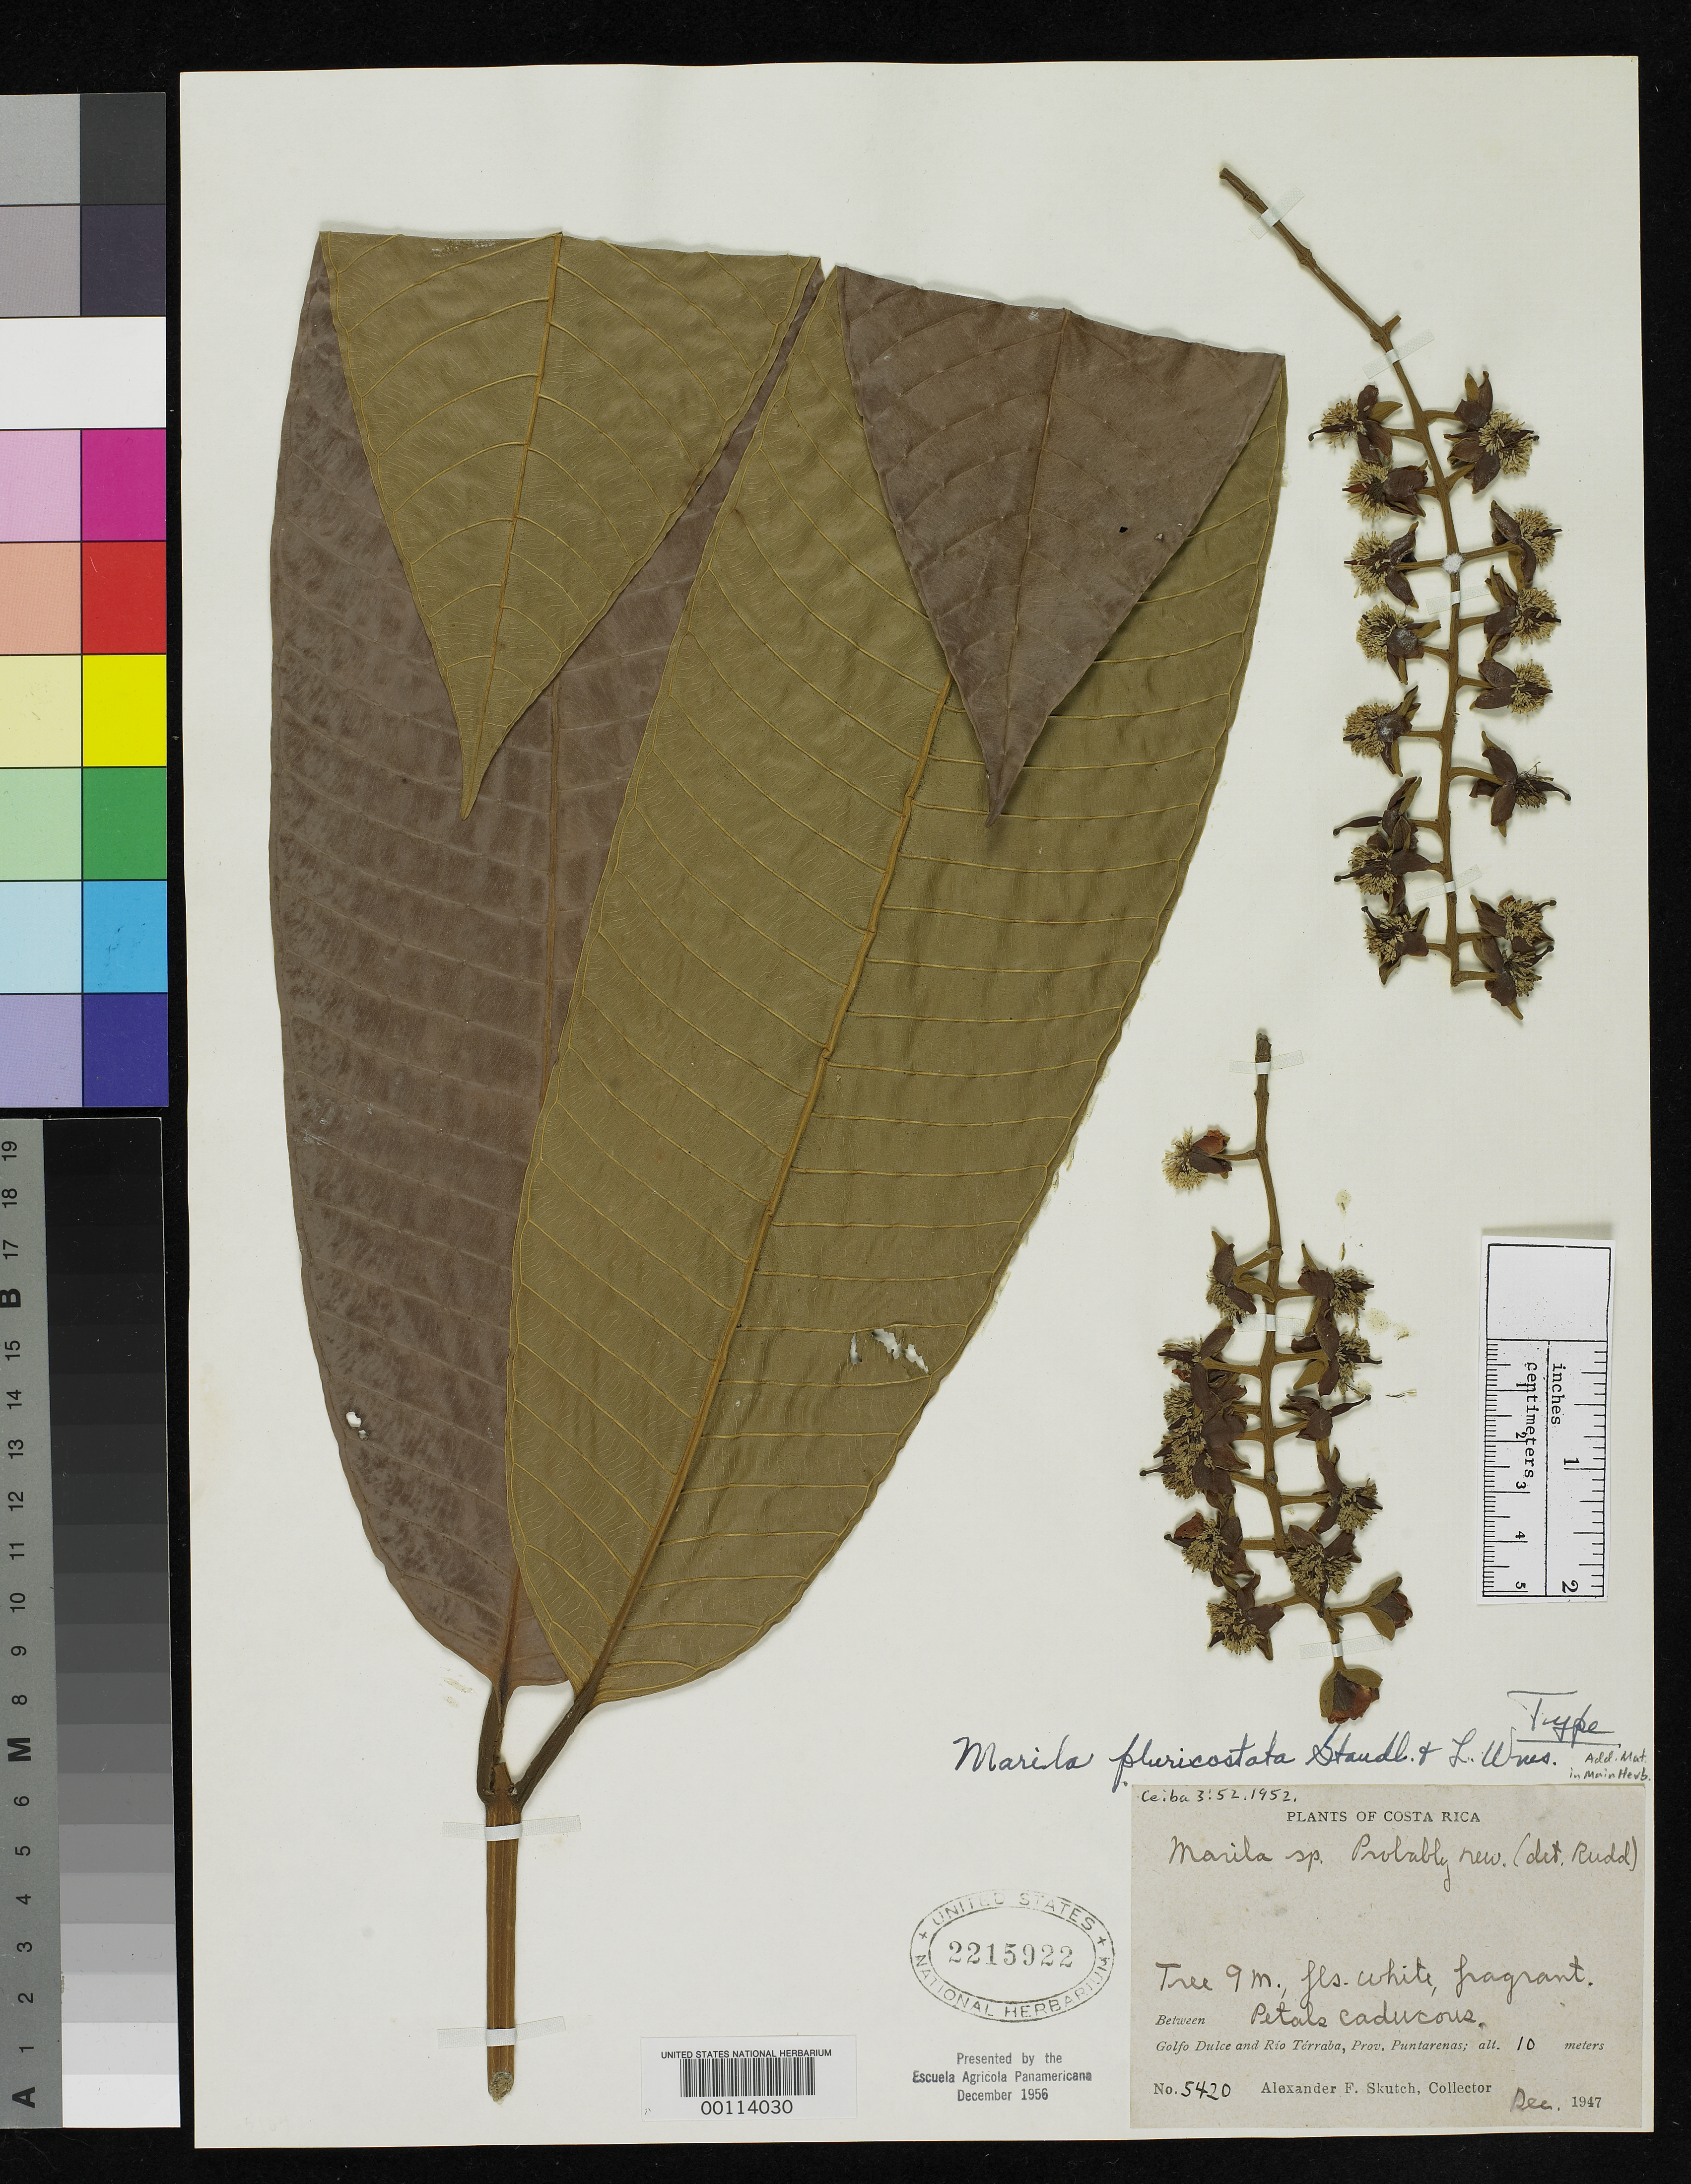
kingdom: Plantae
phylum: Tracheophyta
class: Magnoliopsida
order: Malpighiales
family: Calophyllaceae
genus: Marila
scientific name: Marila pluricostata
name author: Standl. & L.O. Williams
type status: Holotype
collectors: A. F. Skutch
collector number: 5420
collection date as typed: Dec 1947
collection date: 1947-12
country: Costa Rica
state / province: Puntarenas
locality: Between Golfo Dulce and Rio Térraba, Prov. Puntarenas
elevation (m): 10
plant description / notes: "Presented by the Escuela Agricola Panamericana December 1956." Holotype, transferred from EAP to US (see Dorr et al. 2009, Taxon 58: 993-1001).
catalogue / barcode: US 2215922